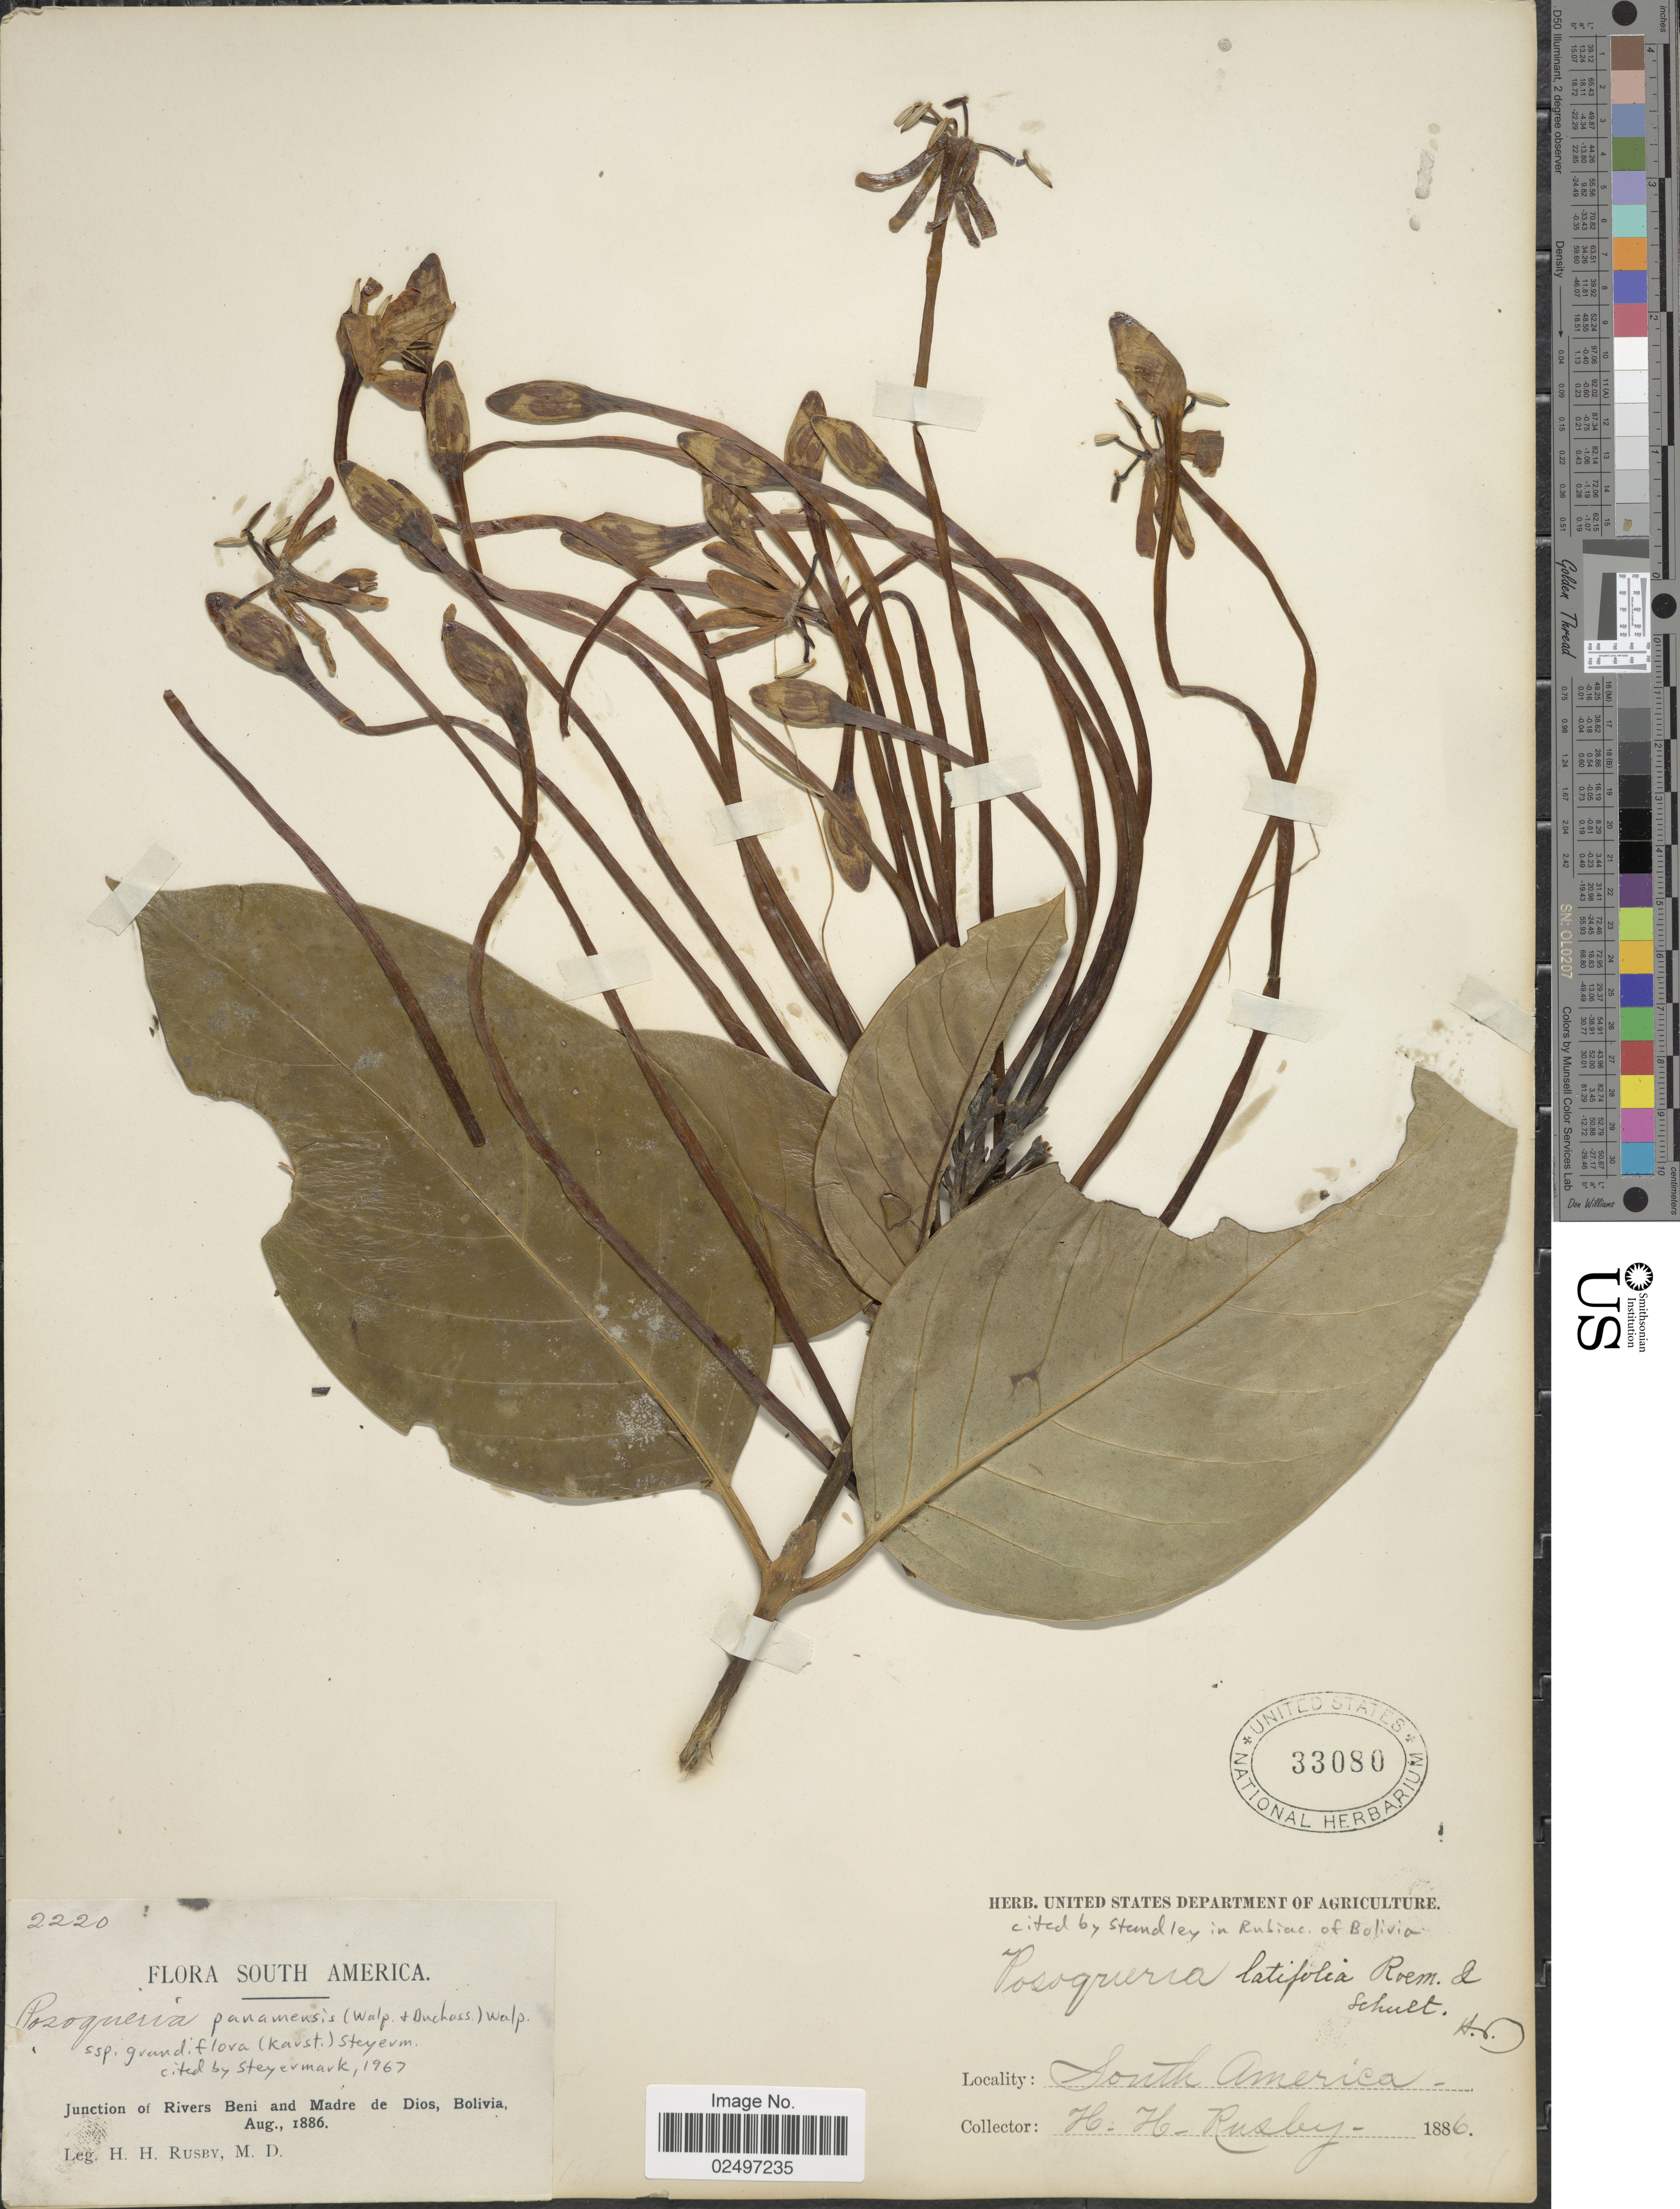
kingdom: Plantae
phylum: Tracheophyta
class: Magnoliopsida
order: Gentianales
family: Rubiaceae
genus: Posoqueria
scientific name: Posoqueria panamensis subsp. grandiflora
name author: (H. Karst.) Steyerm.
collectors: H. H. Rusby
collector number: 2220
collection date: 1886-08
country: Bolivia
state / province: Beni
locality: Junction of Rivers Beni and Madre de Dios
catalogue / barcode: US 33080